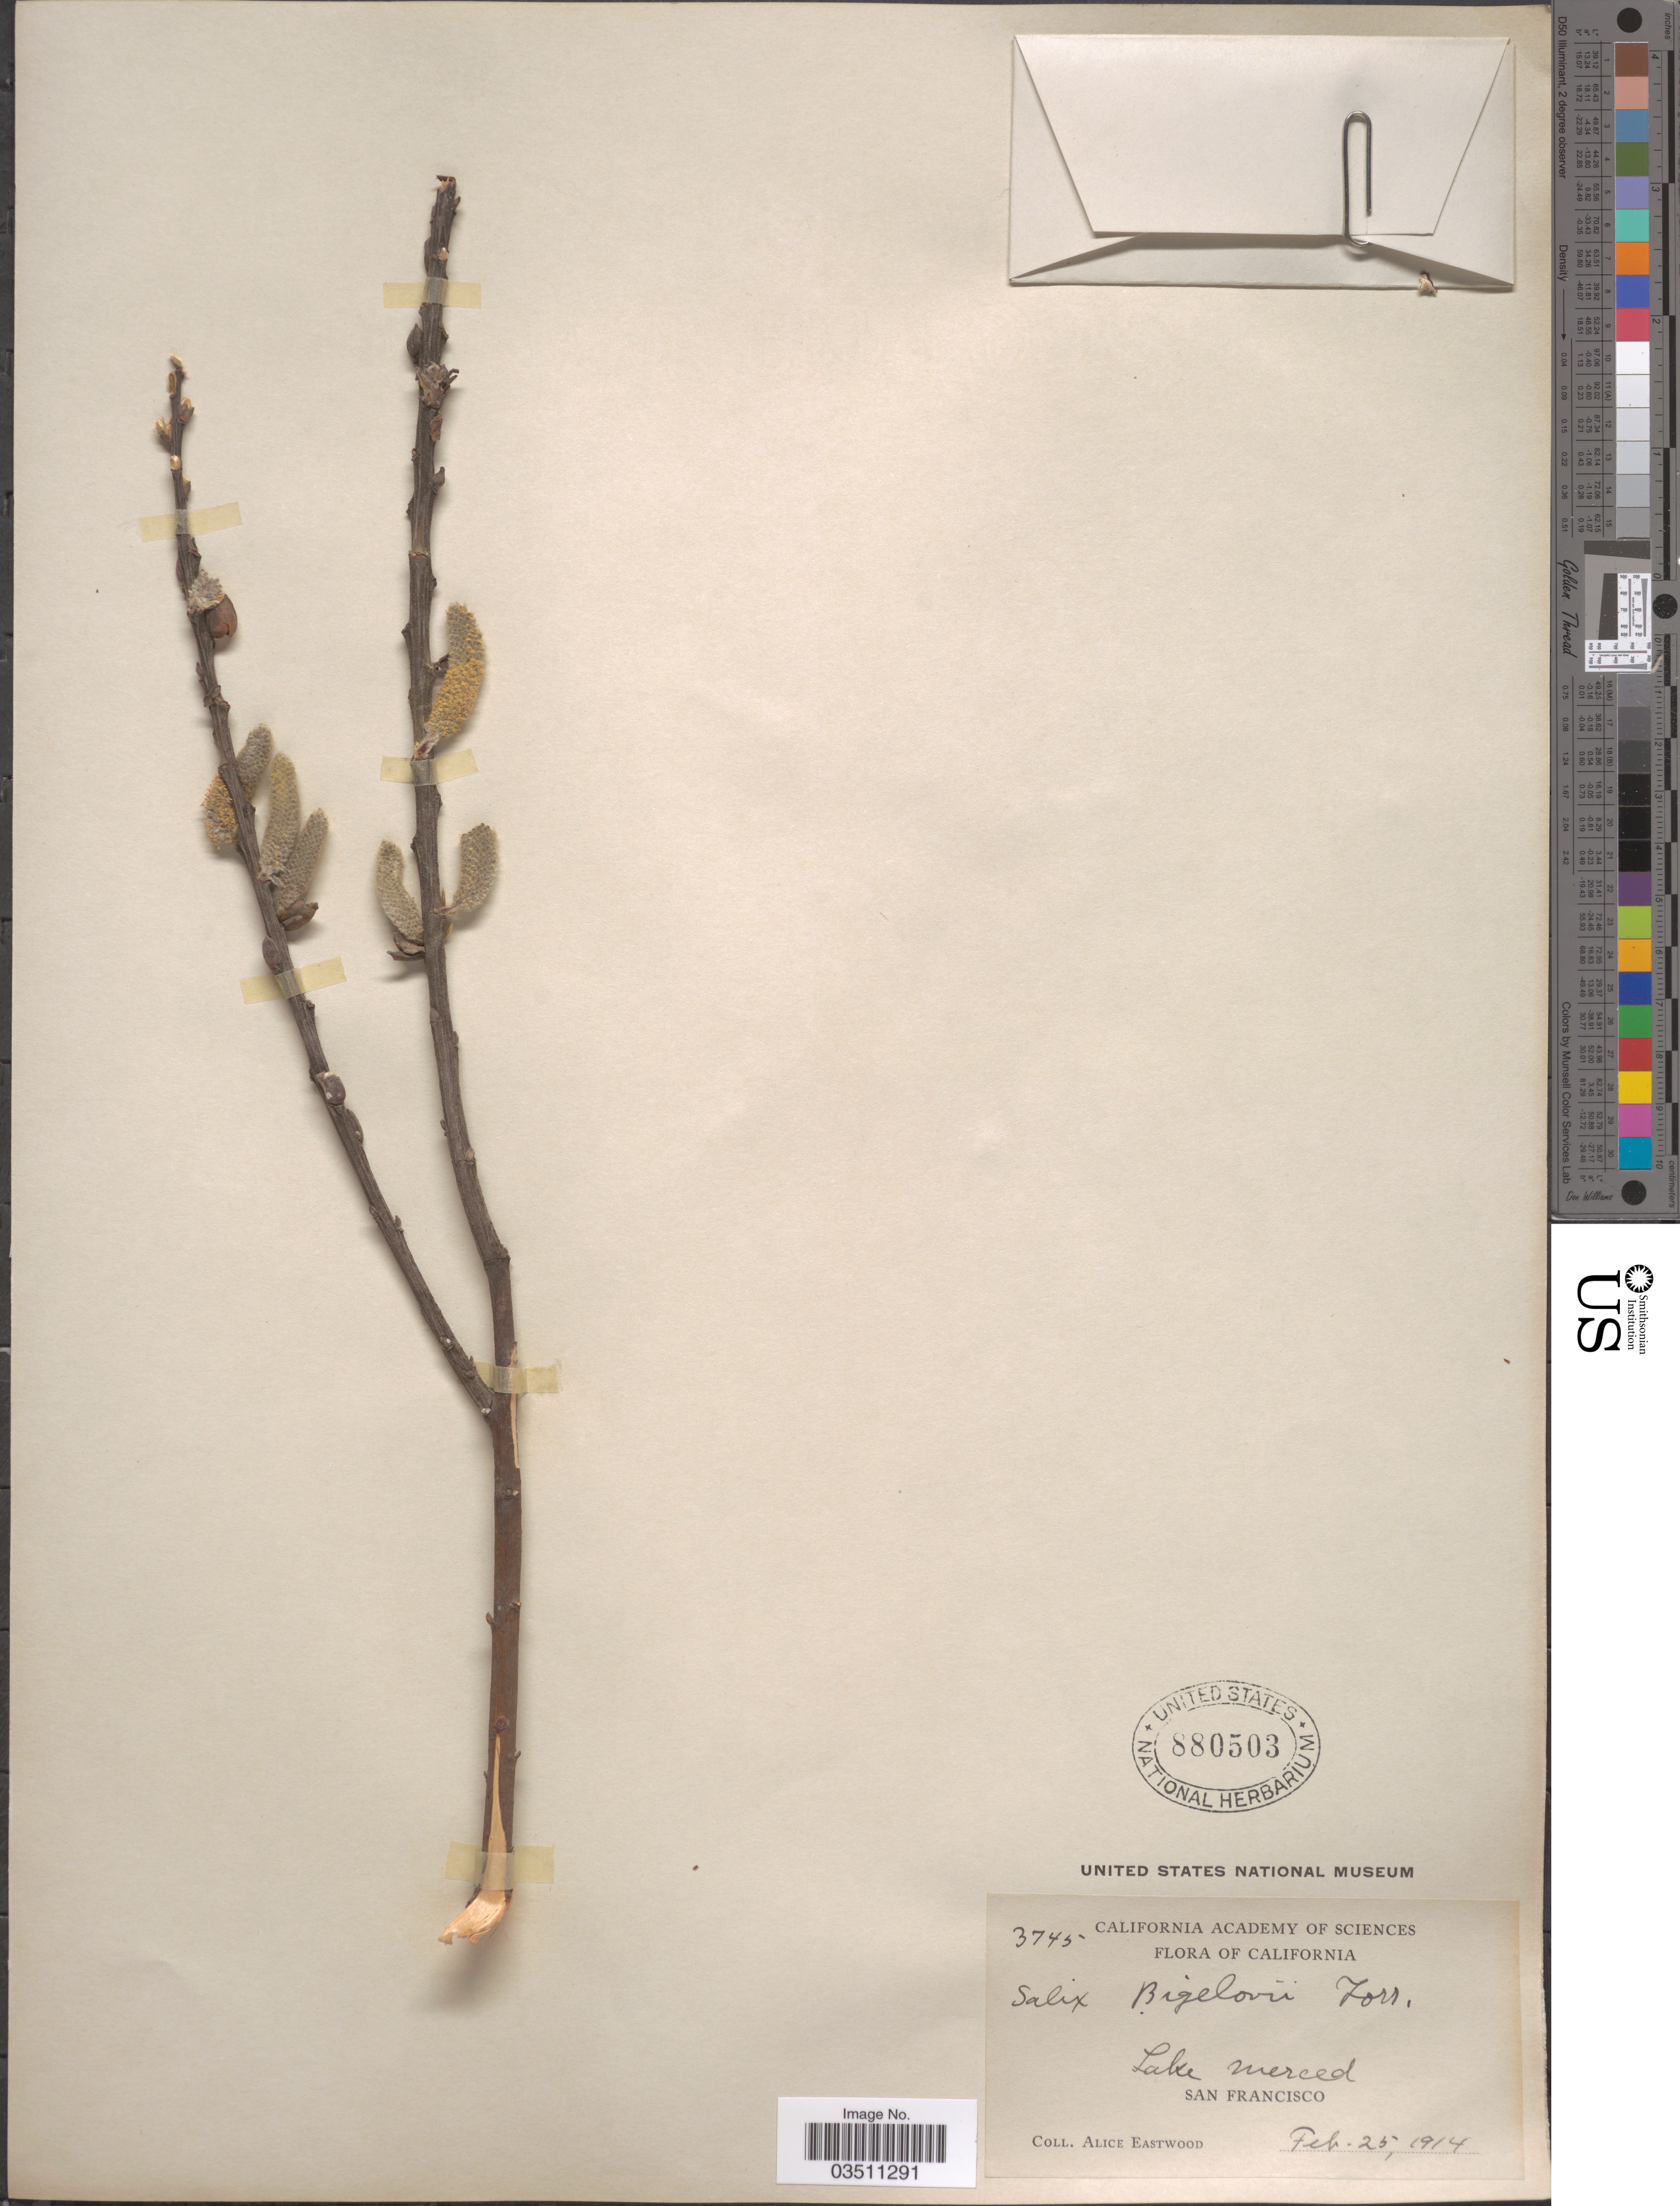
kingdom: Plantae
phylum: Tracheophyta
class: Magnoliopsida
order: Malpighiales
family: Salicaceae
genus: Salix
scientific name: Salix lasiolepis var. bigelovii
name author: Benth.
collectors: A. Eastwood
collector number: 3745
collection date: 1914-02-25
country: United States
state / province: California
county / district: San Francisco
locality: Lake Merced. San Francisco.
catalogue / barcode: US 880503